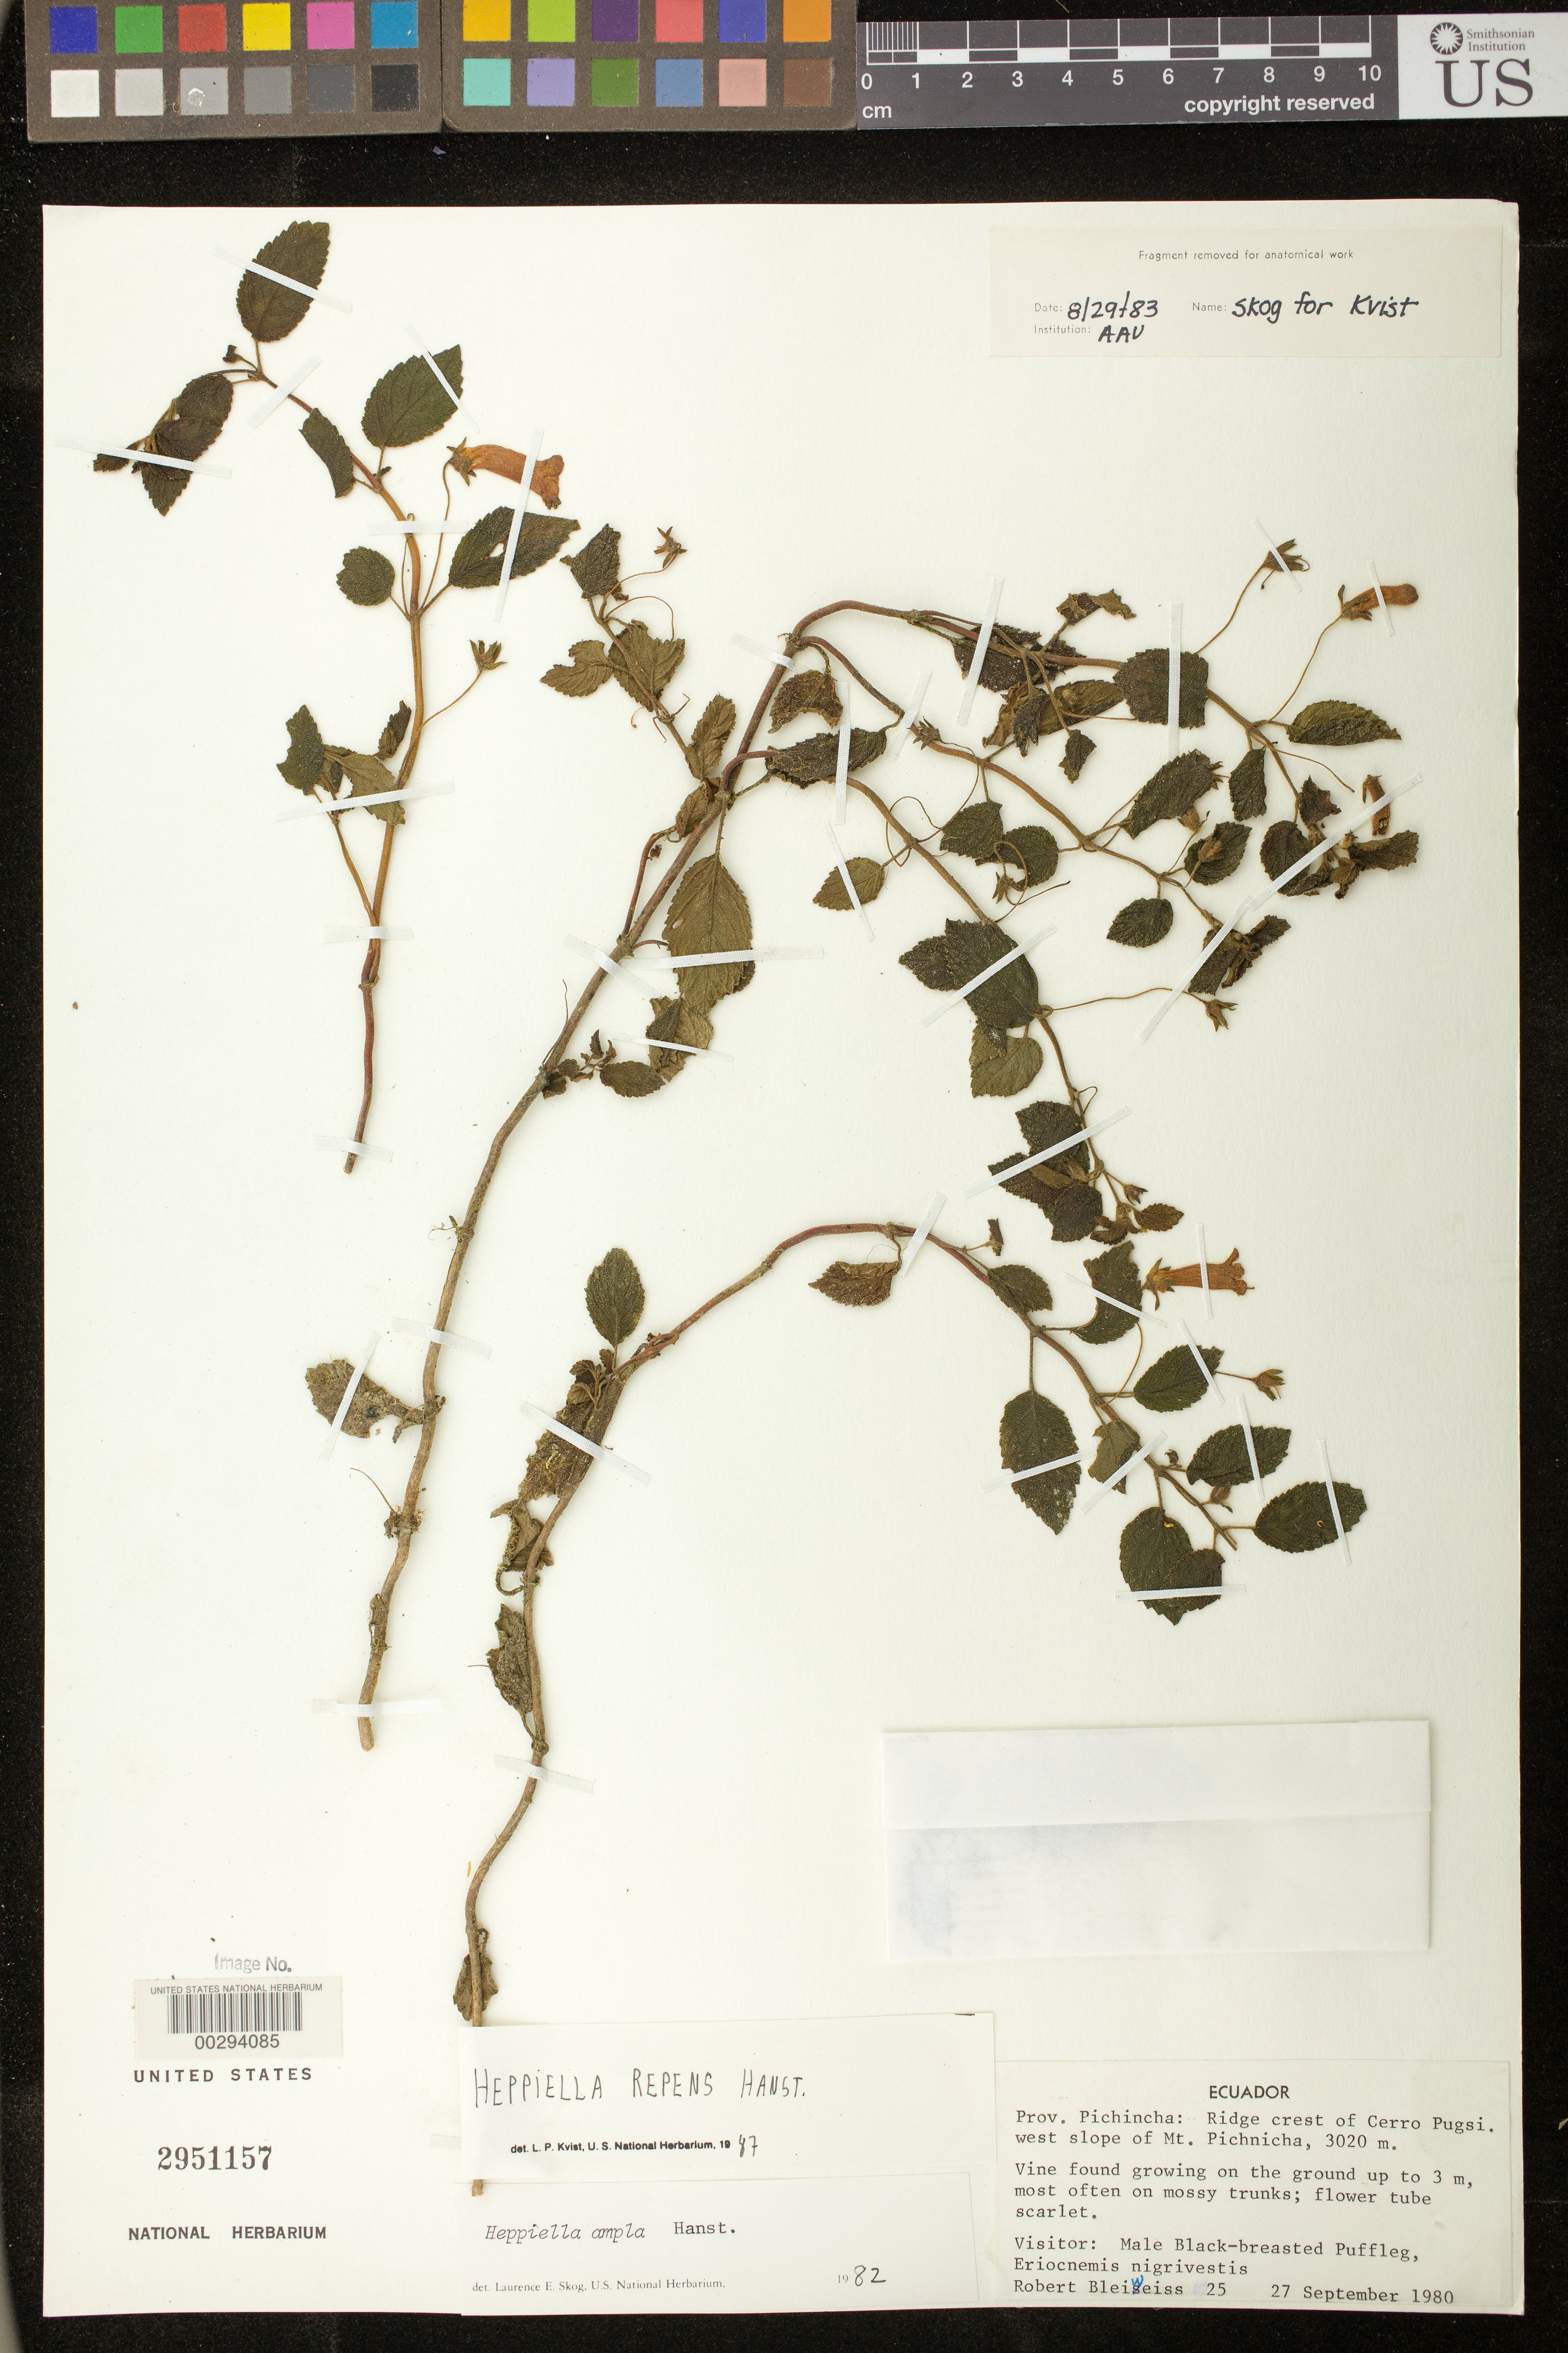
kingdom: Plantae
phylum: Tracheophyta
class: Magnoliopsida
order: Lamiales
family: Gesneriaceae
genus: Heppiella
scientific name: Heppiella repens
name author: Hanst.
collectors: R. Bleiweiss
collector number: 25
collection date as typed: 27 Sep 1980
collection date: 1980-09-27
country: Ecuador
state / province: Pichincha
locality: Ridge crest of Cerro Pugsi, west slopes of Mt Pichincha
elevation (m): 3020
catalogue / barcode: US 2951157